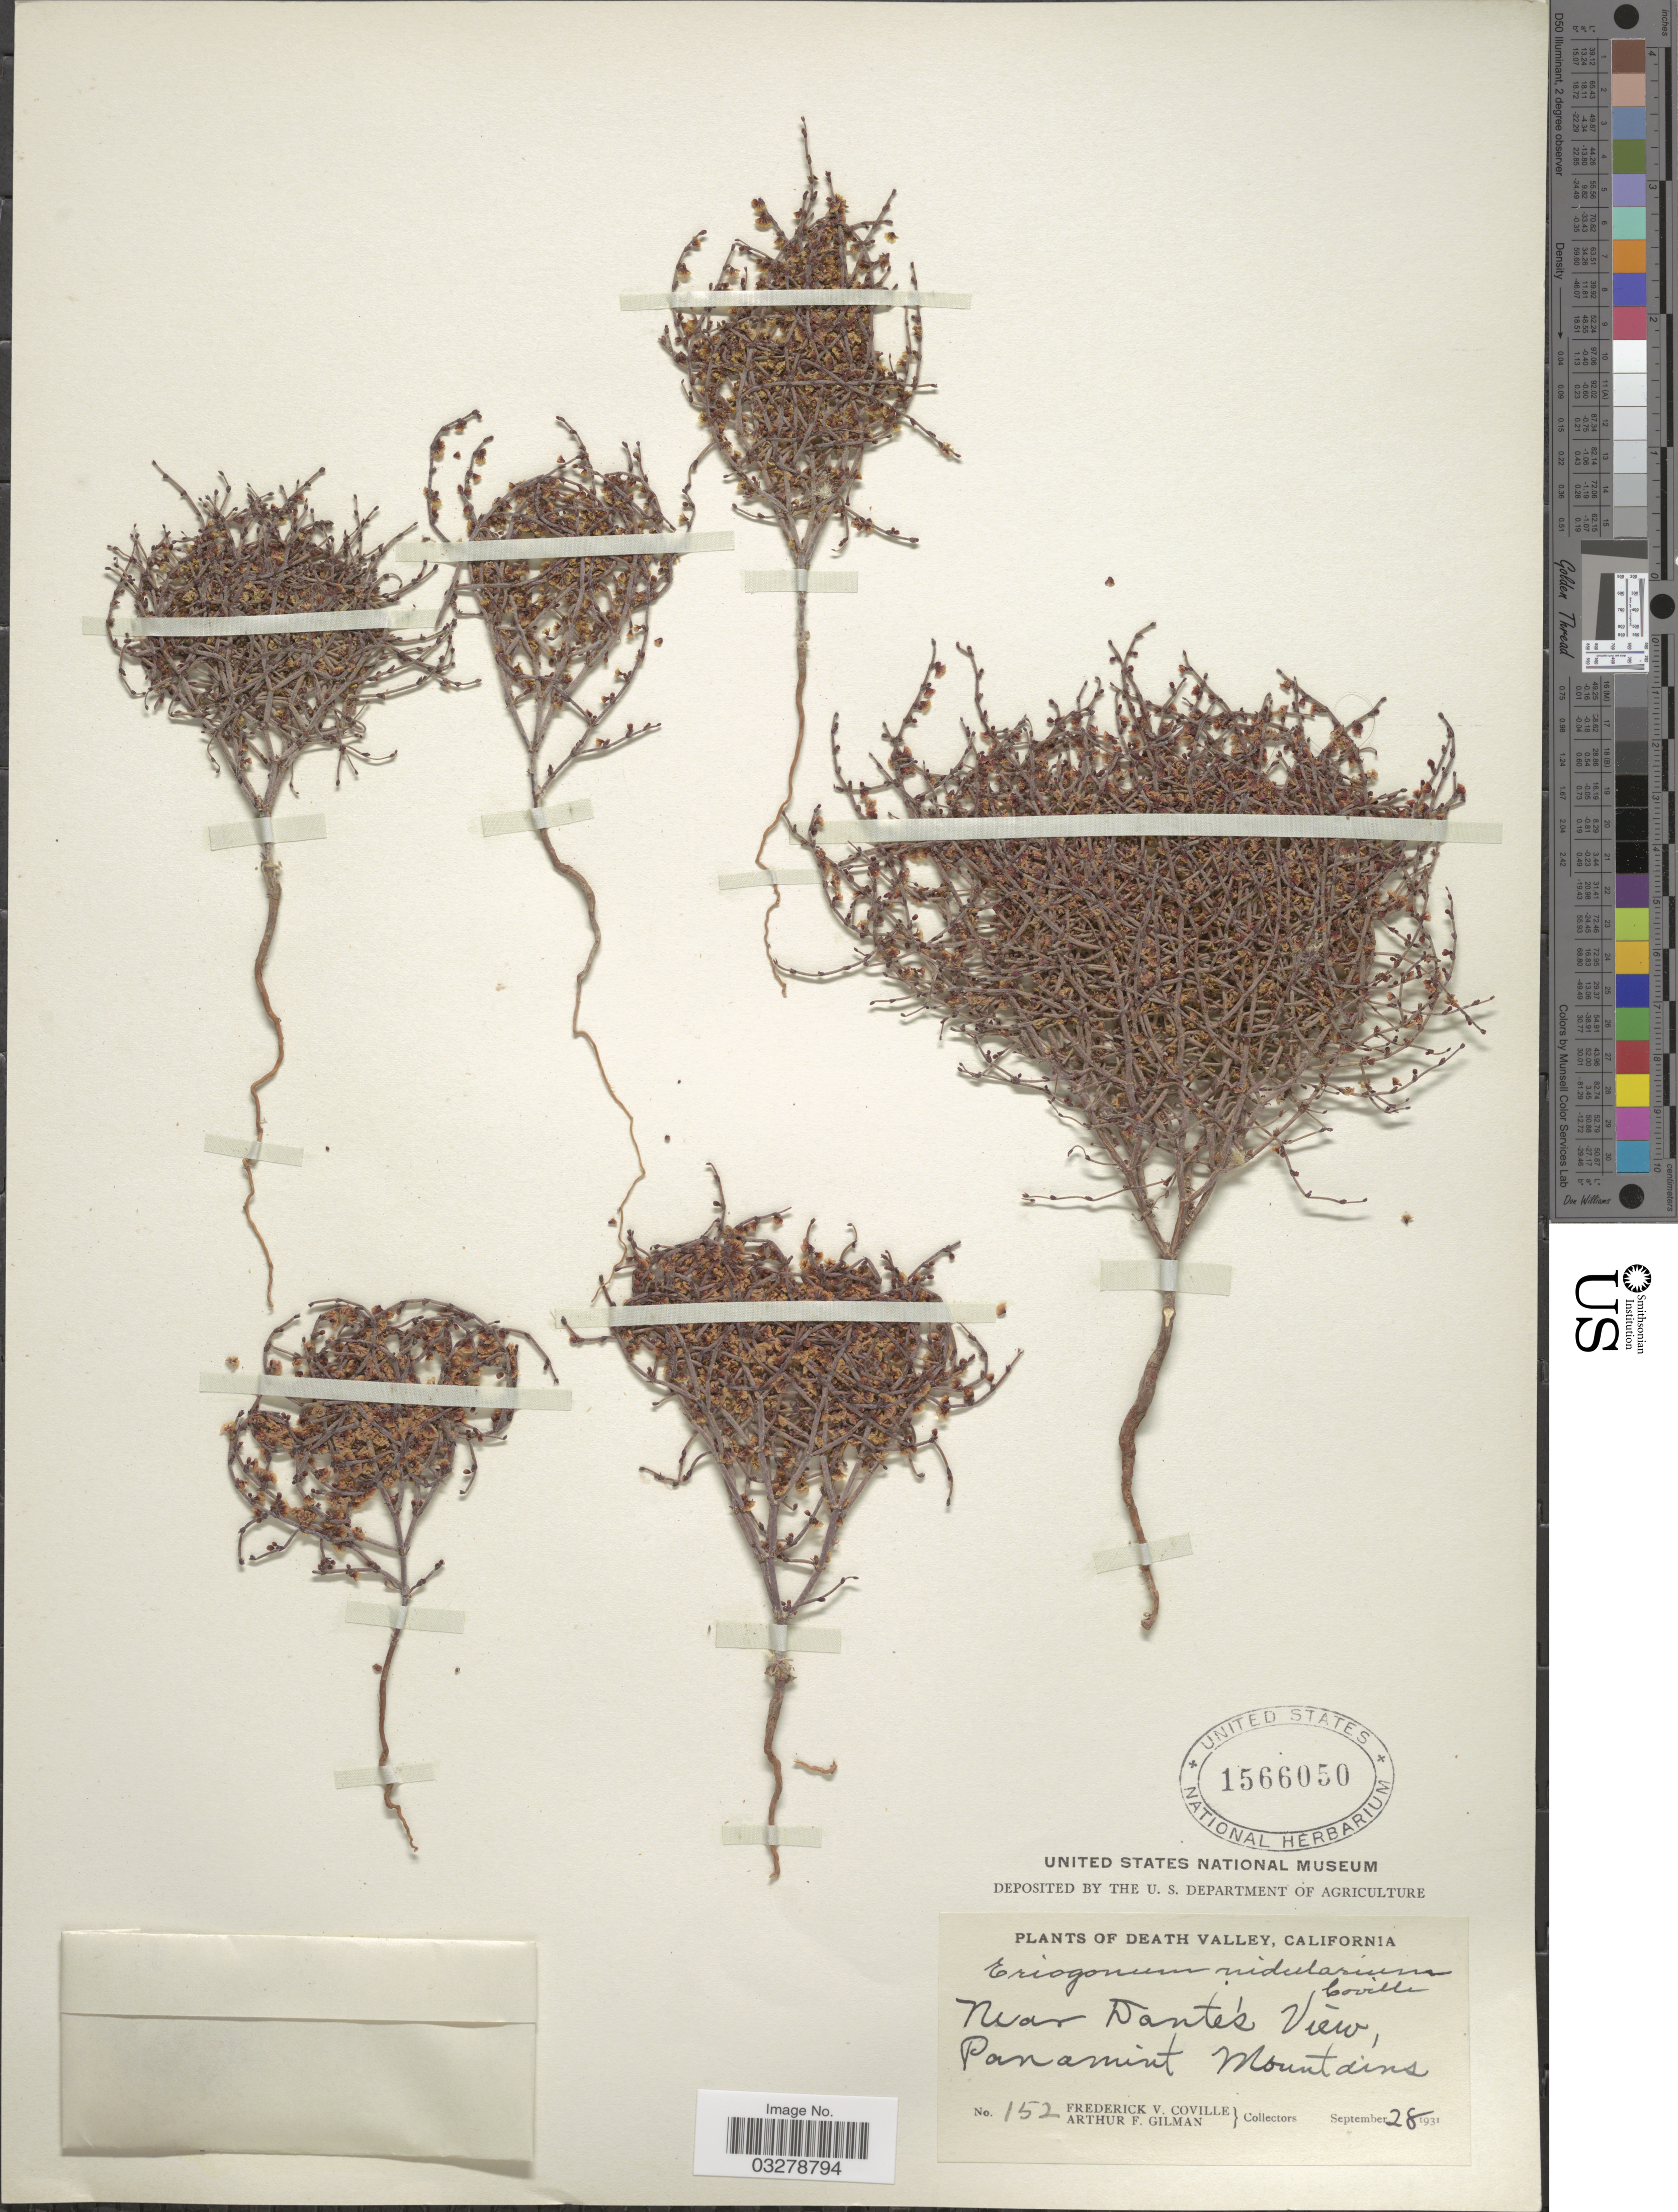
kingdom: Plantae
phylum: Tracheophyta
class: Magnoliopsida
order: Caryophyllales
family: Polygonaceae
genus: Eriogonum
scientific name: Eriogonum nidularium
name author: Coville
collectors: F. V. Coville & A. Gilman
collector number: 152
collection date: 1931-09-28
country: United States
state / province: California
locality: Death Valley. Near Dante's View, Panamint Mountains.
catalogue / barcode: US 1566050